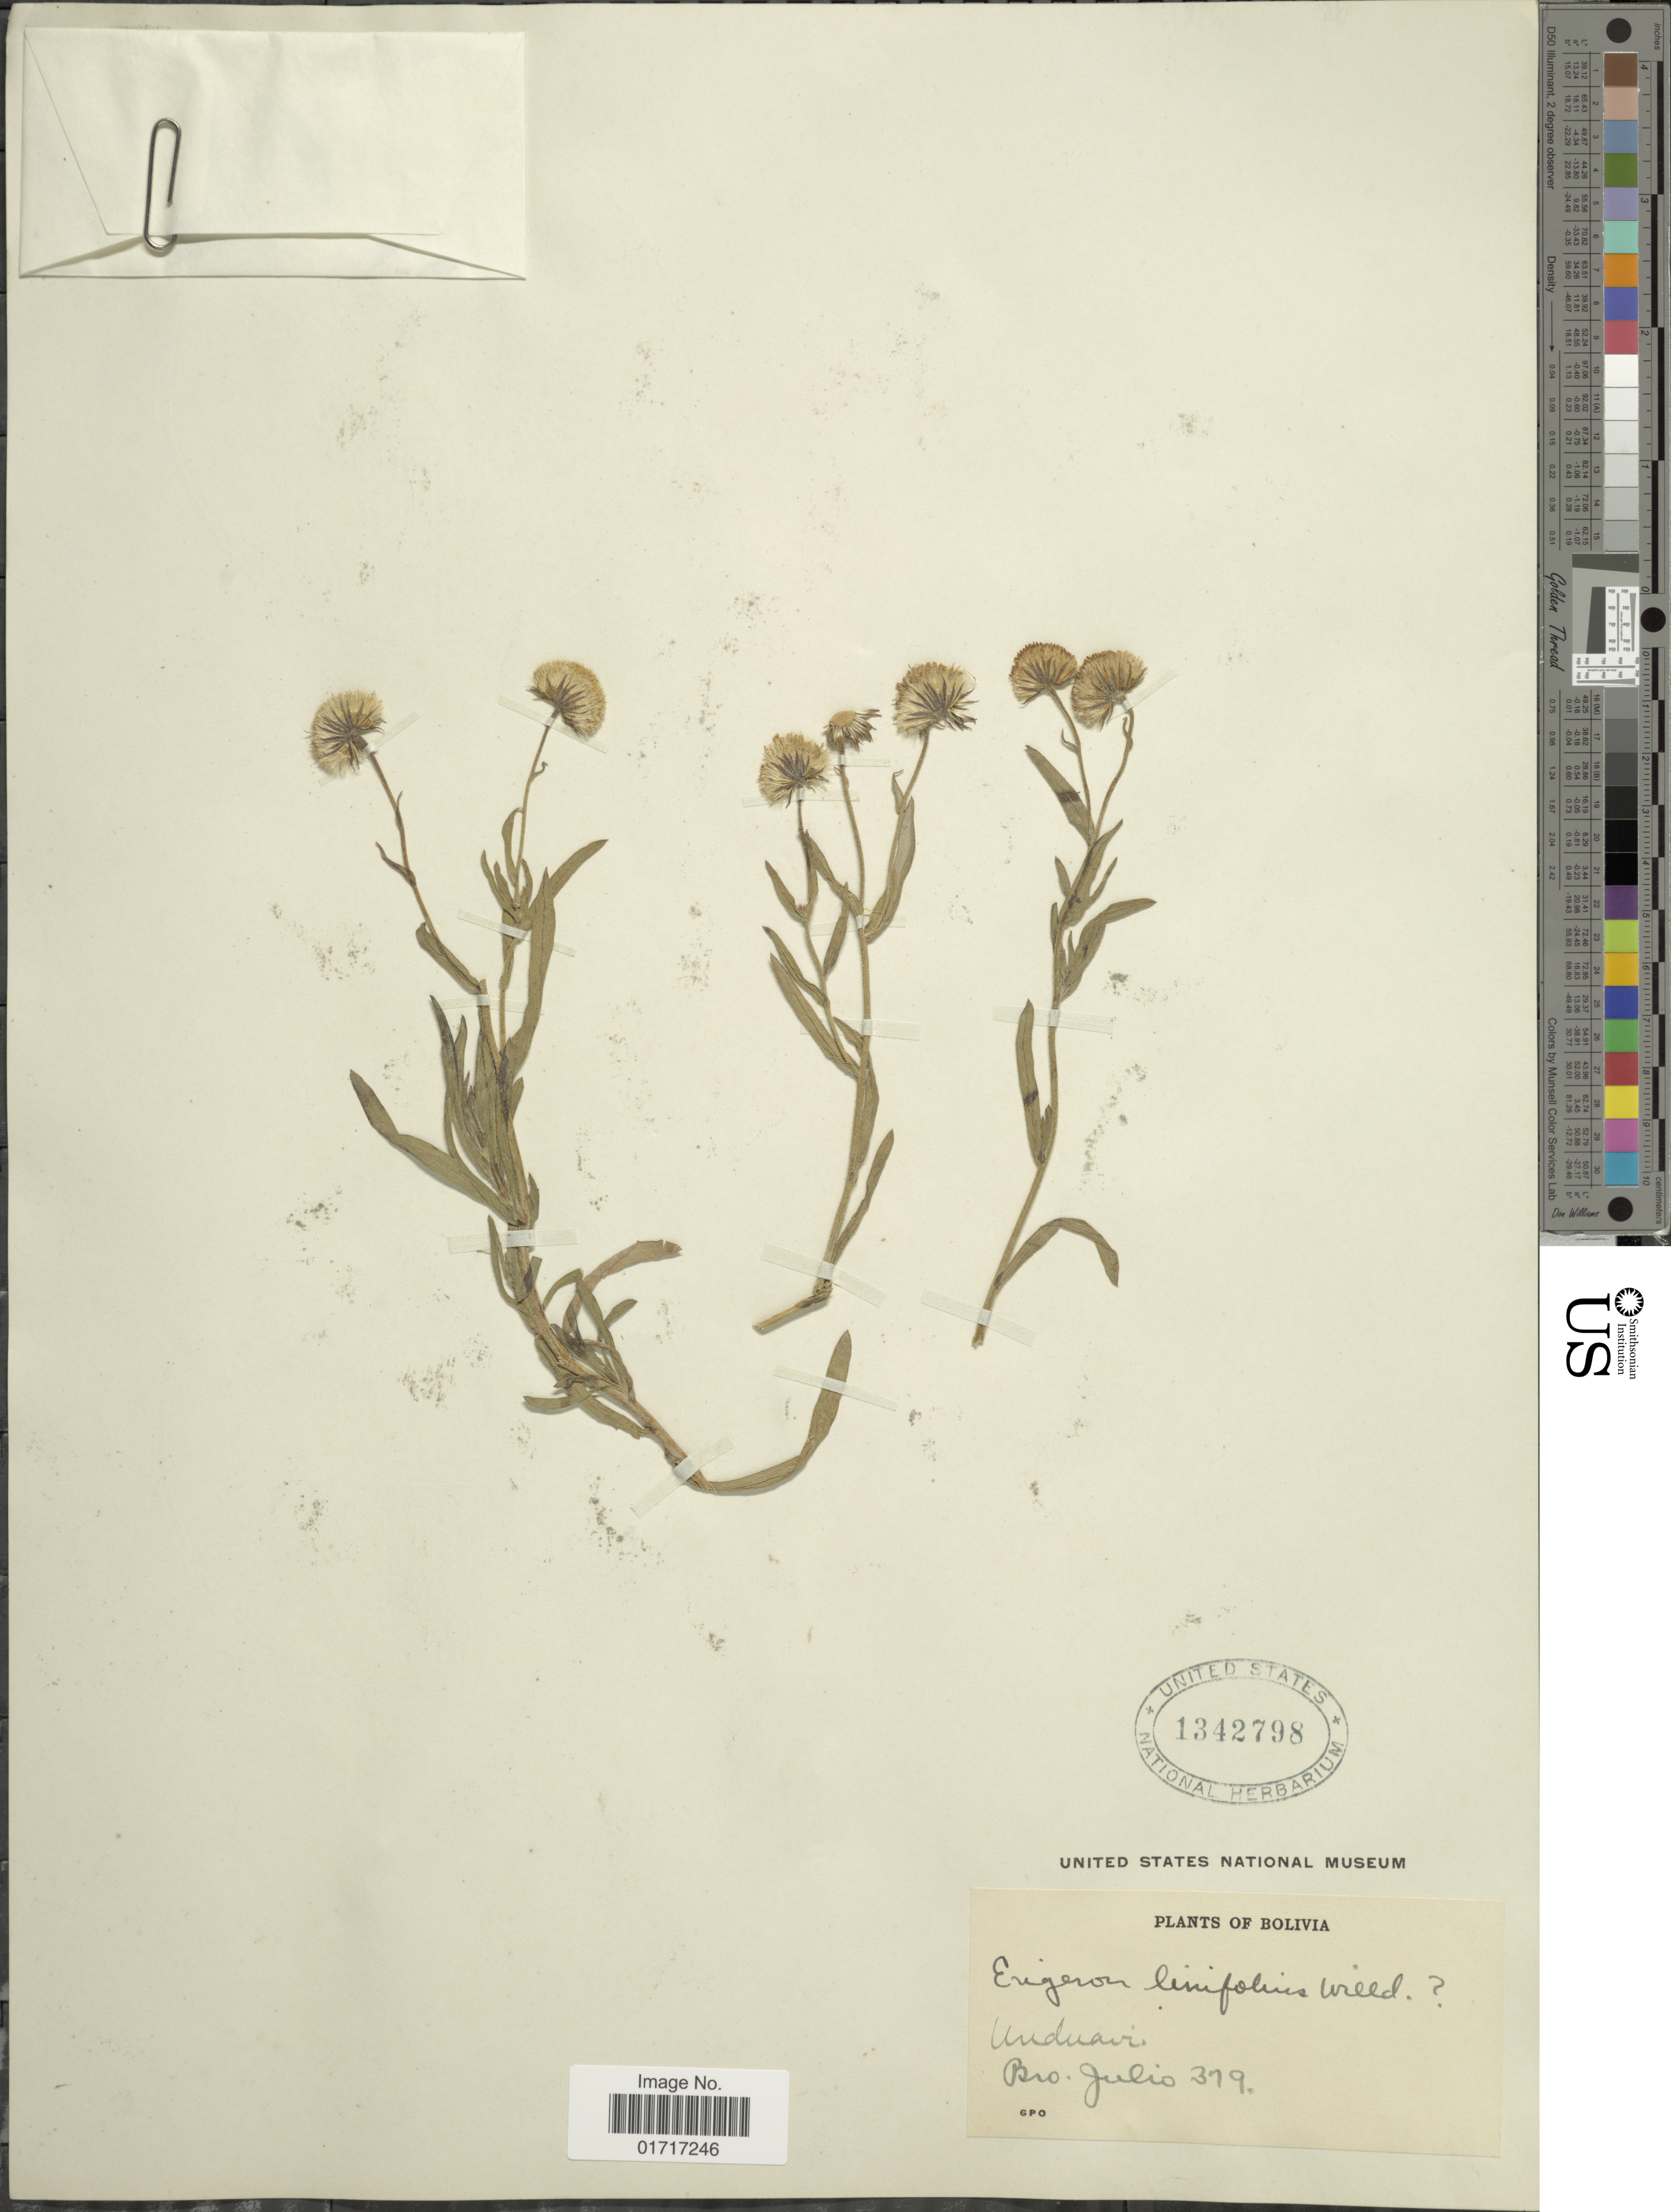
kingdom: Plantae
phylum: Tracheophyta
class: Magnoliopsida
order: Asterales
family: Asteraceae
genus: Erigeron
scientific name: Erigeron bonariensis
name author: L.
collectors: Bro. Julio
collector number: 319*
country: Bolivia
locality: Bolivia, Unduavi.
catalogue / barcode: US 1342798